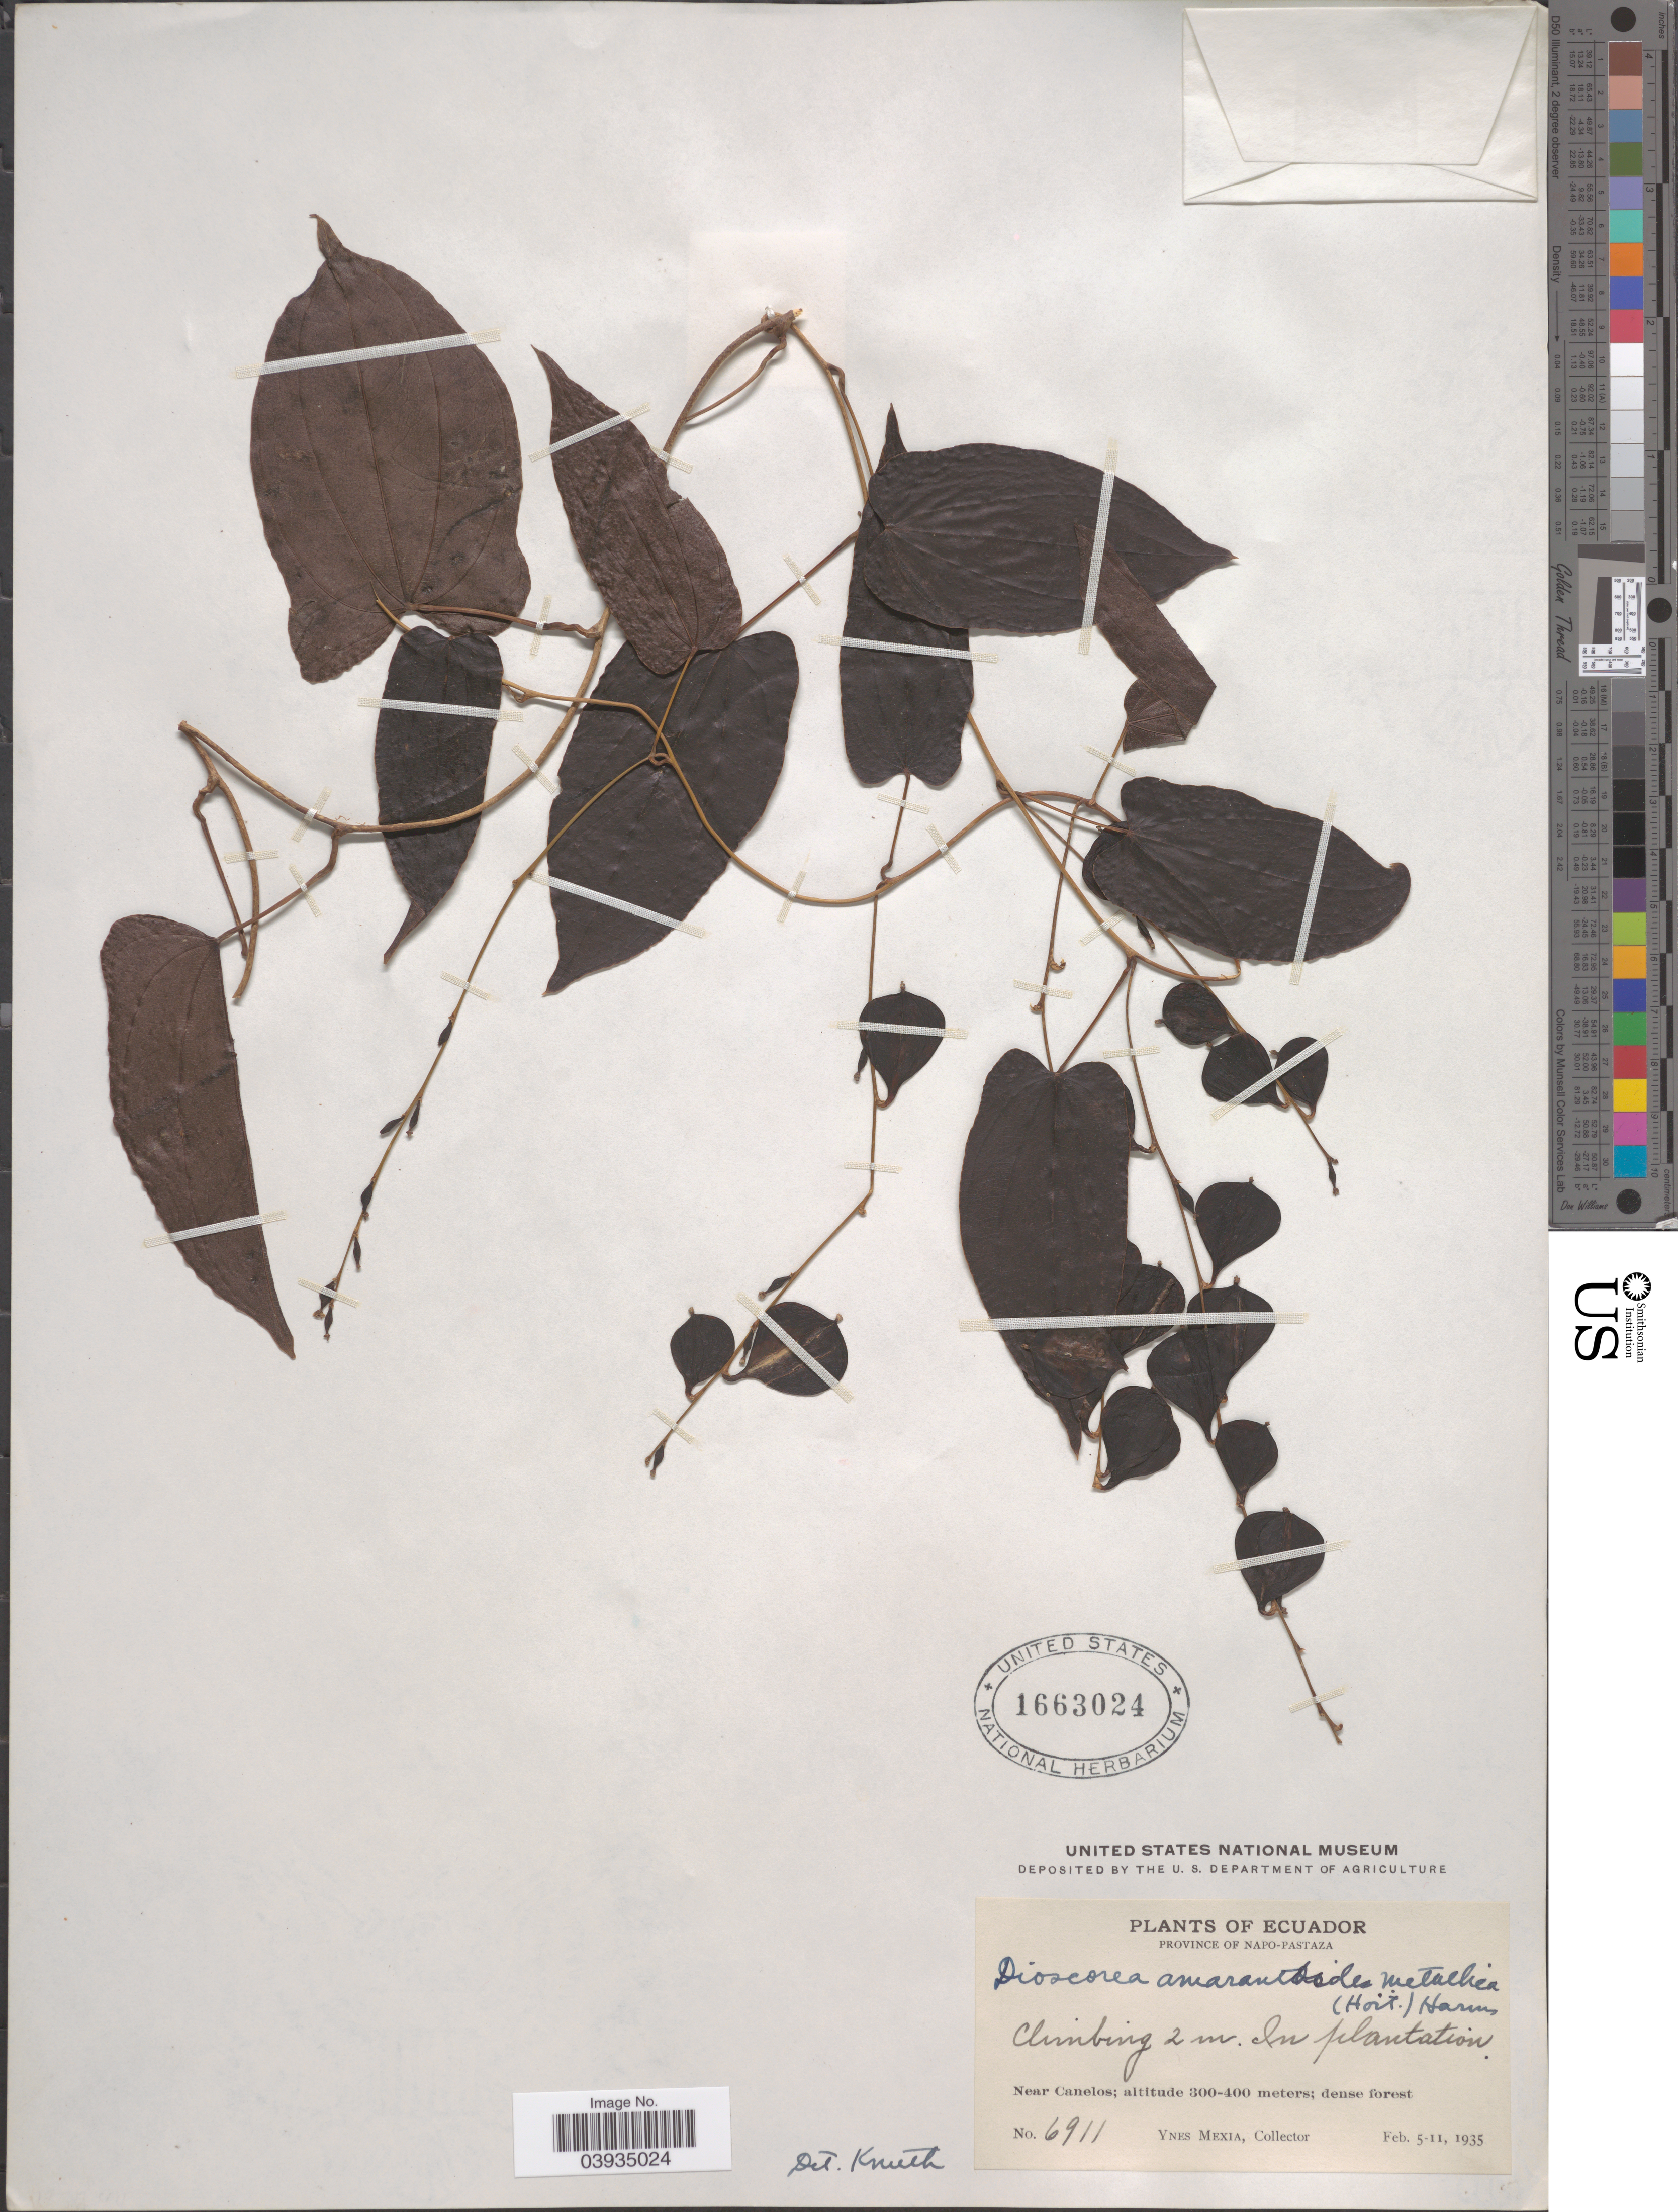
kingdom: Plantae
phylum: Tracheophyta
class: Liliopsida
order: Dioscoreales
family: Dioscoreaceae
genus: Dioscorea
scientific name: Dioscorea amaranthoides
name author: C. Presl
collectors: Y. Mexia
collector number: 6911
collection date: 1935-02-05/1935-02-11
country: Ecuador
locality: Province of Napo-Pastaza. Near Canelos.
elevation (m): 300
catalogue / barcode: US 1663024